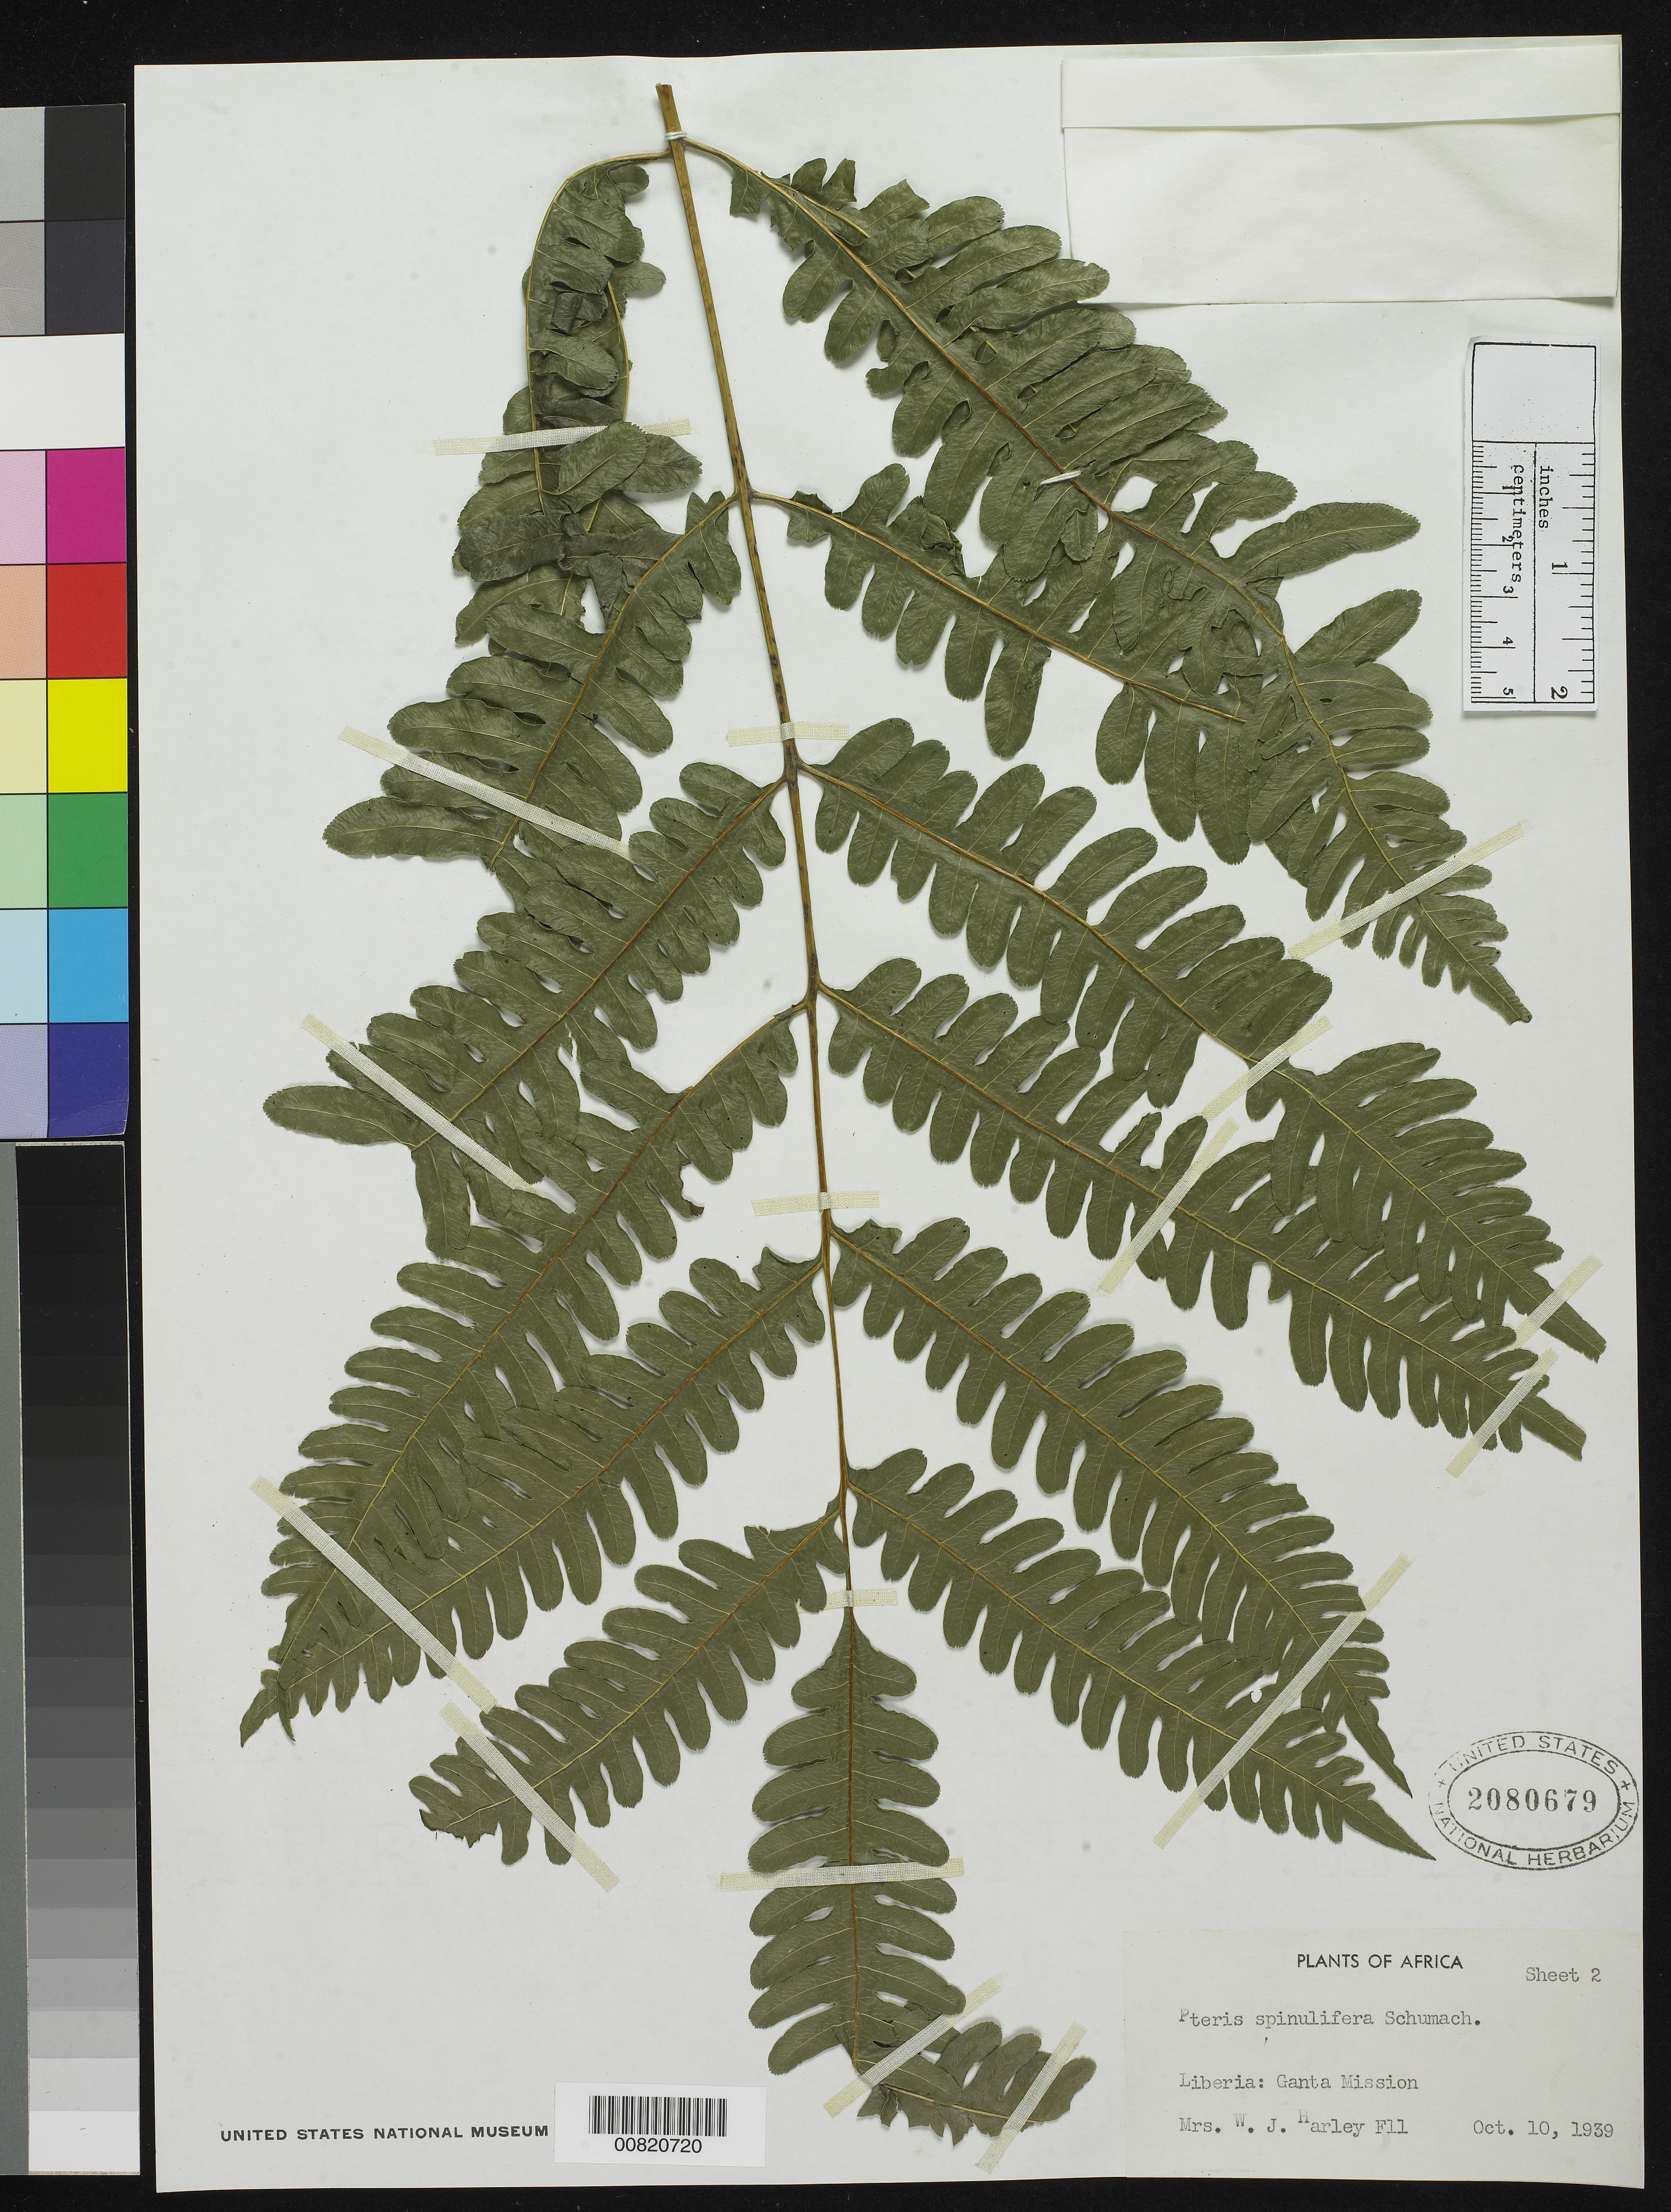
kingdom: Plantae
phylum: Tracheophyta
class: Polypodiopsida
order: Polypodiales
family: Pteridaceae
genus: Pteris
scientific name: Pteris spinulifera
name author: Schum.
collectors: Harley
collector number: F 11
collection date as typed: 10 Oct 1939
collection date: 1939-10-10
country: Liberia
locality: Ganta Mission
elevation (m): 300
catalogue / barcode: US 2080679